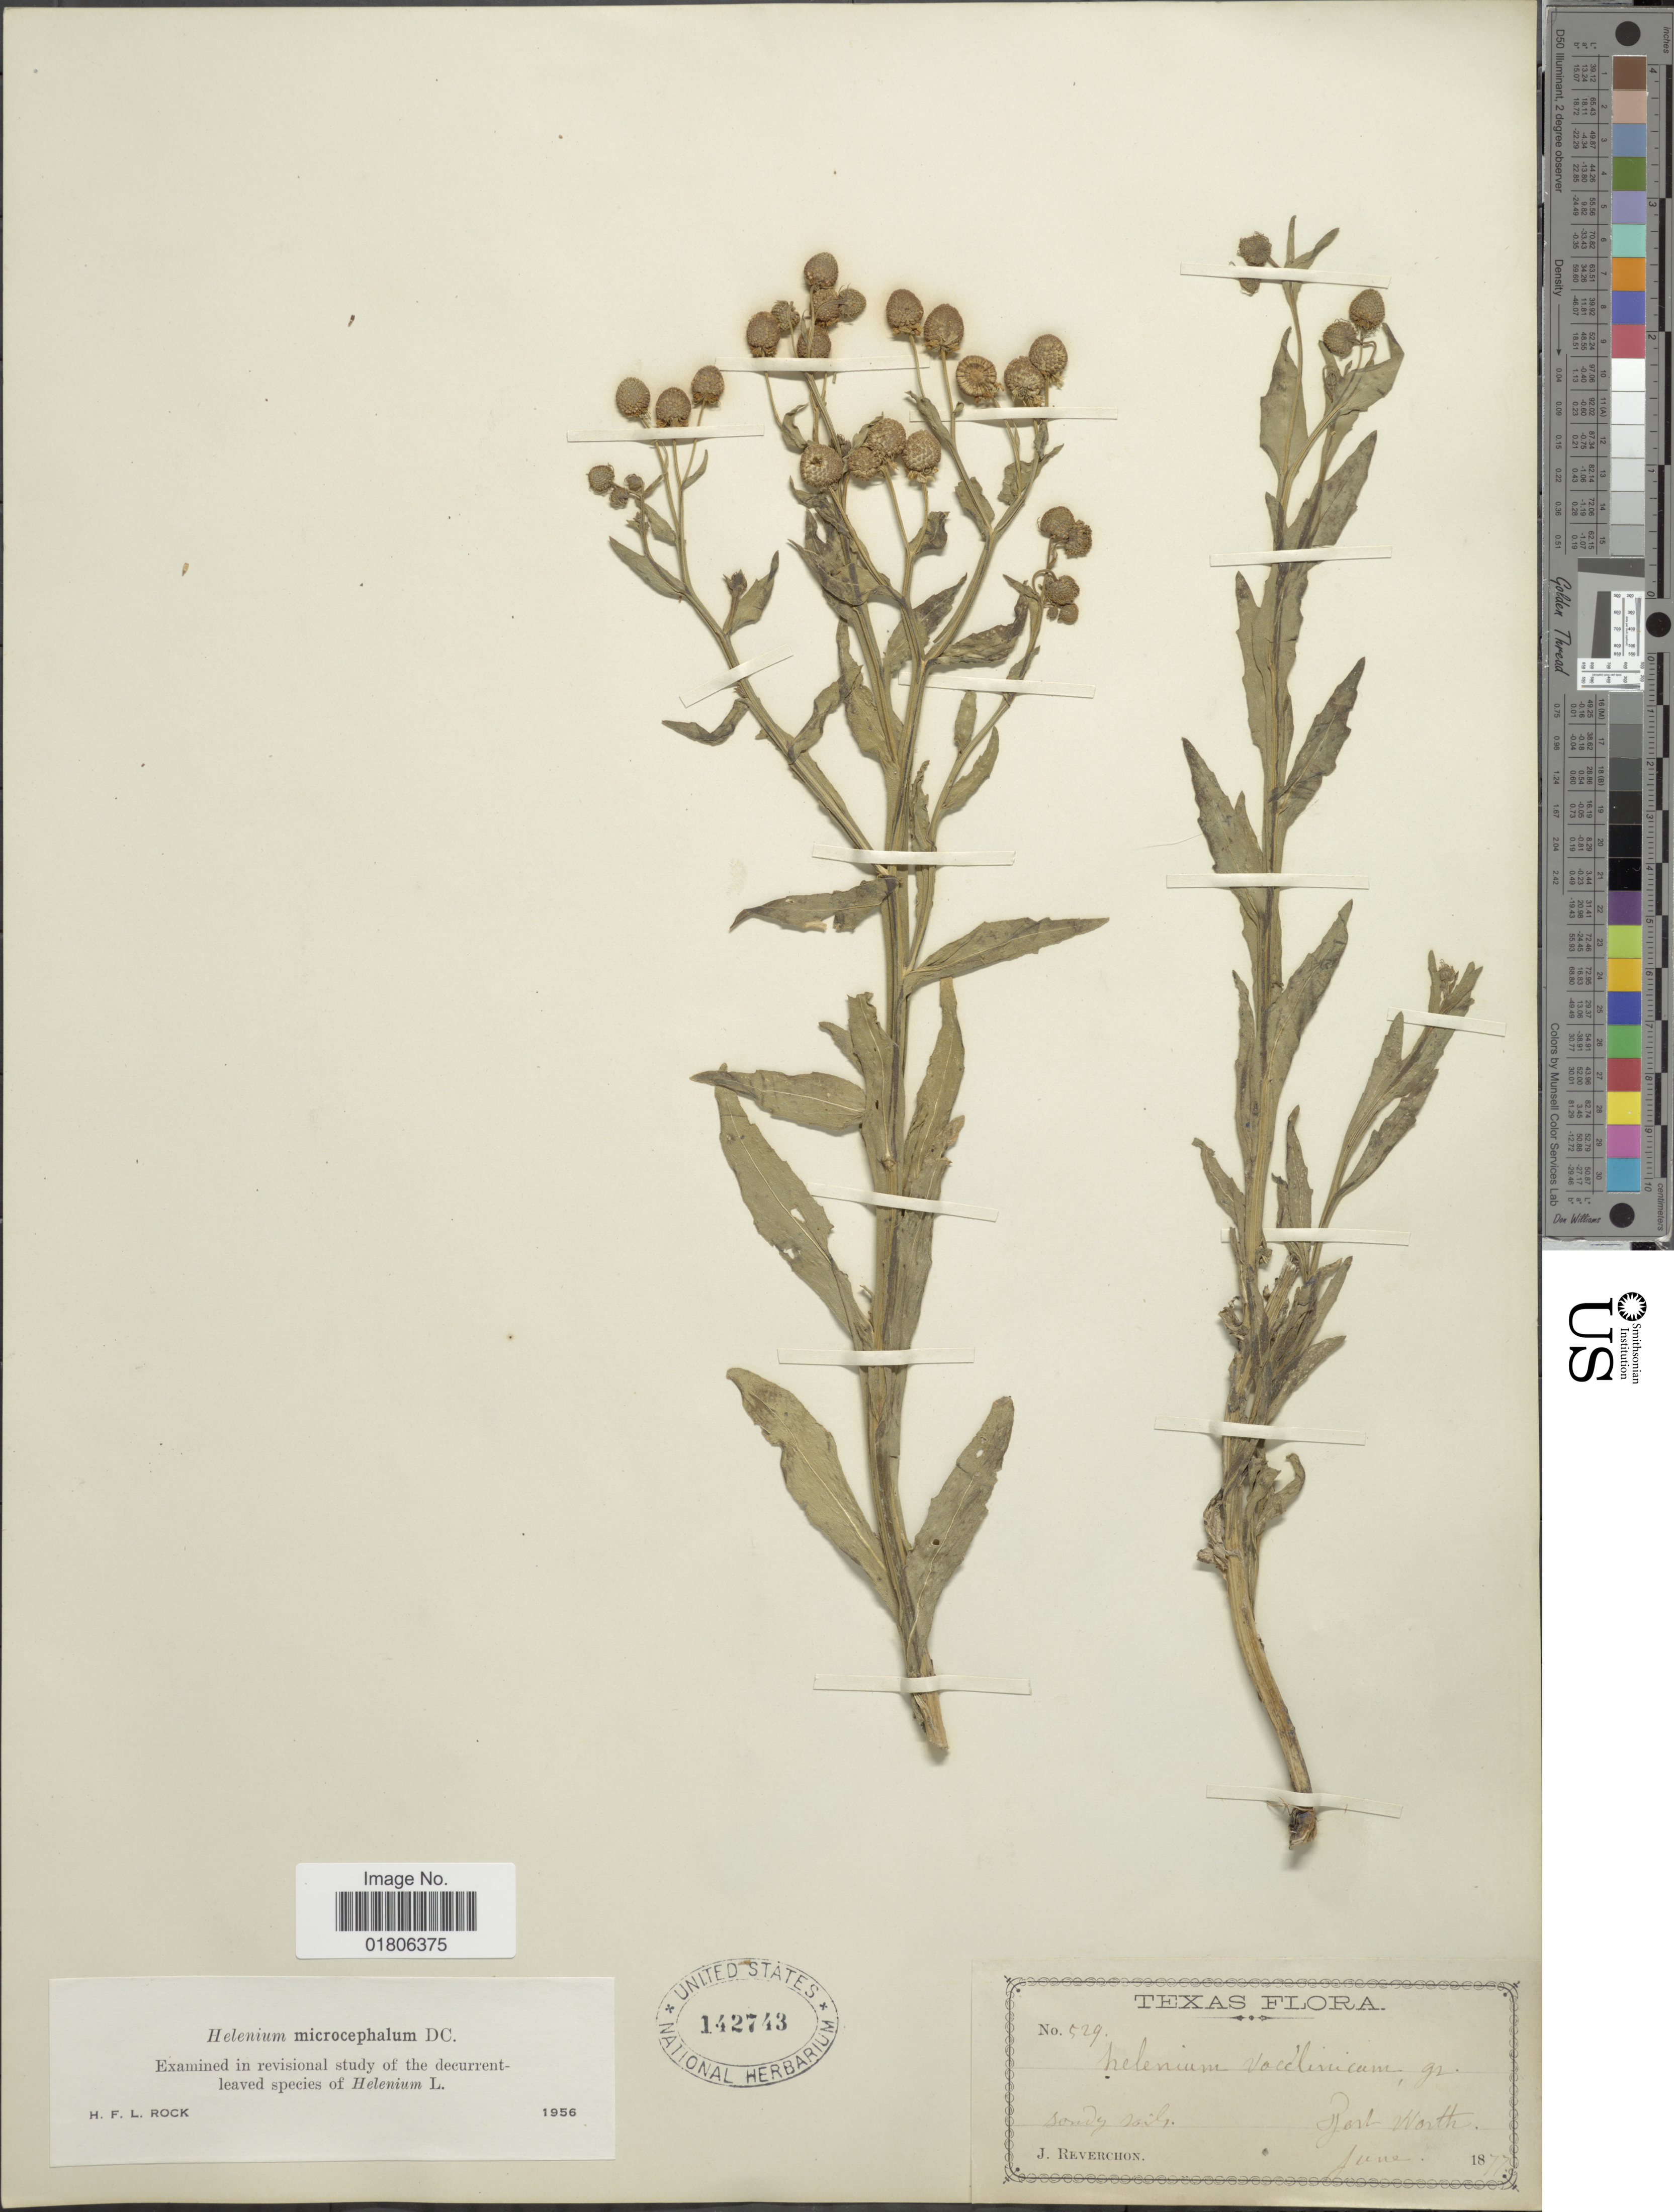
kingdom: Plantae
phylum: Tracheophyta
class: Magnoliopsida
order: Asterales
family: Asteraceae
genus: Helenium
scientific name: Helenium microcephalum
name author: DC.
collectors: J. Reverchon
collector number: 529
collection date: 1877-06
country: United States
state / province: Texas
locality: Sandy soil, Fort Worth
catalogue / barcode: US 142743